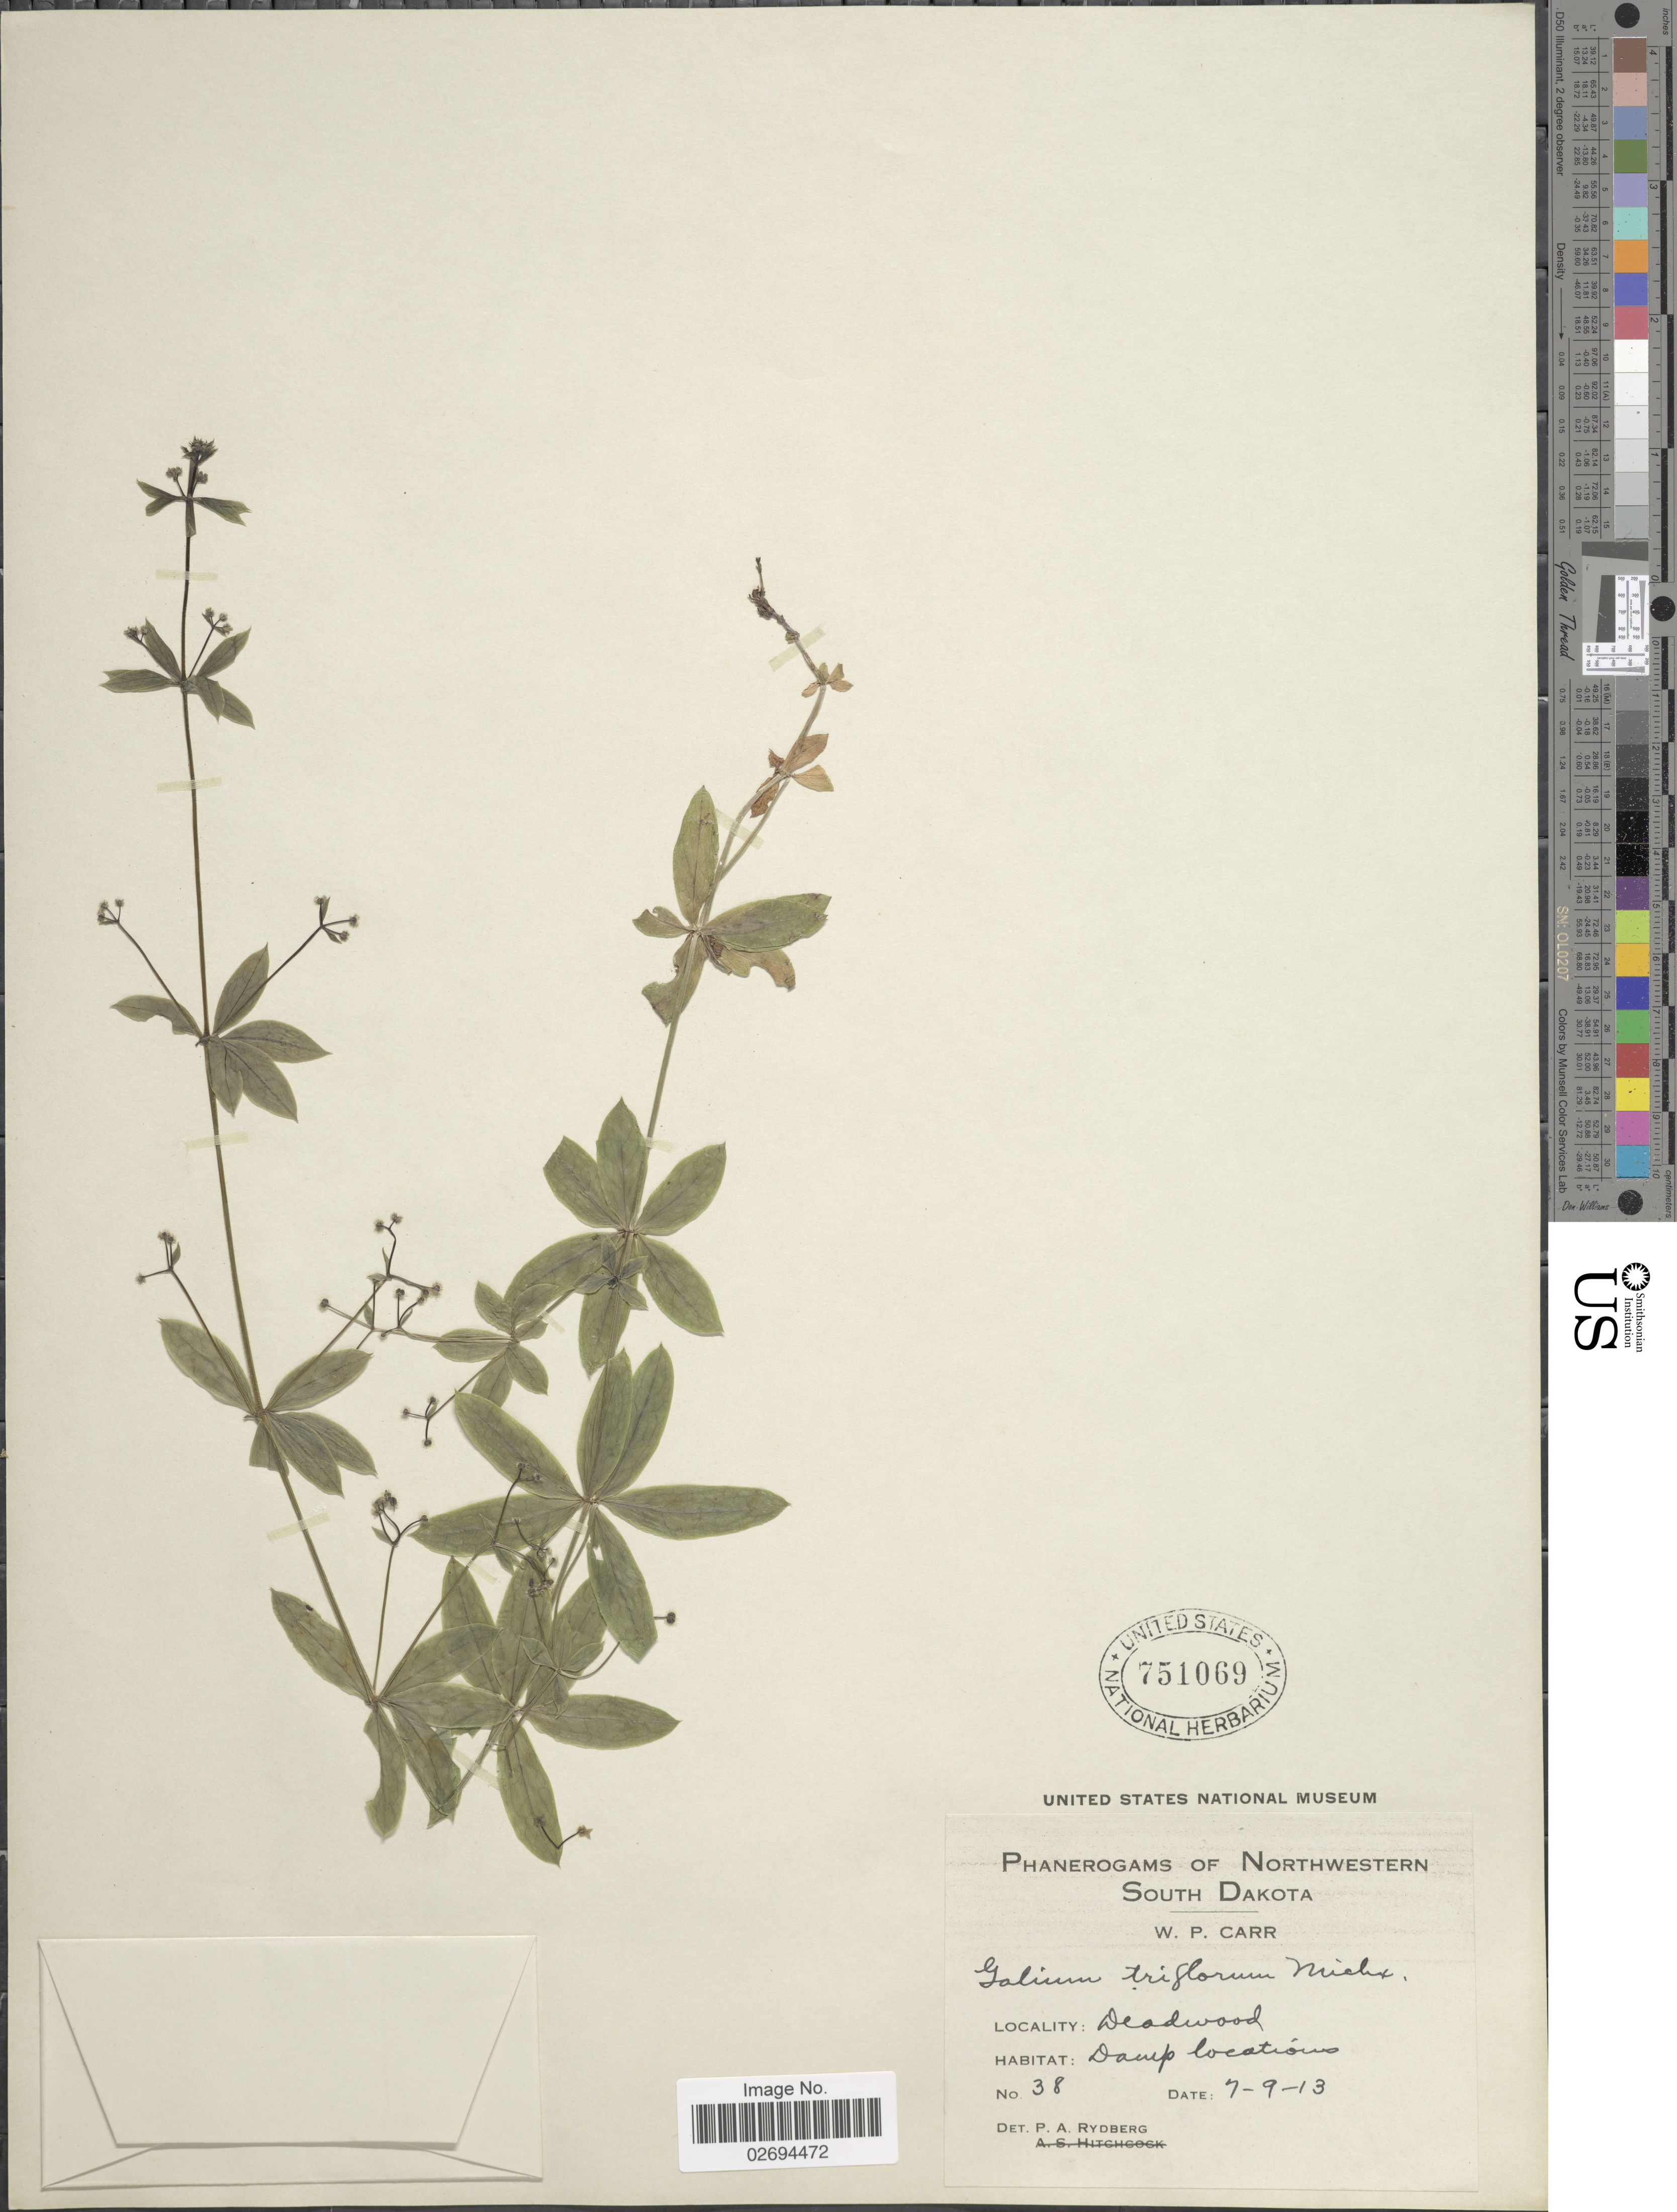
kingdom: Plantae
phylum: Tracheophyta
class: Magnoliopsida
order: Gentianales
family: Rubiaceae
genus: Galium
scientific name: Galium triflorum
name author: Michx.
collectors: W. Carr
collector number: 38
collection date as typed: Transcribed d/m/y: 9/7/13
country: United States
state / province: South Dakota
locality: Northwestern. Deadwood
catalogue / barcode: US 751069